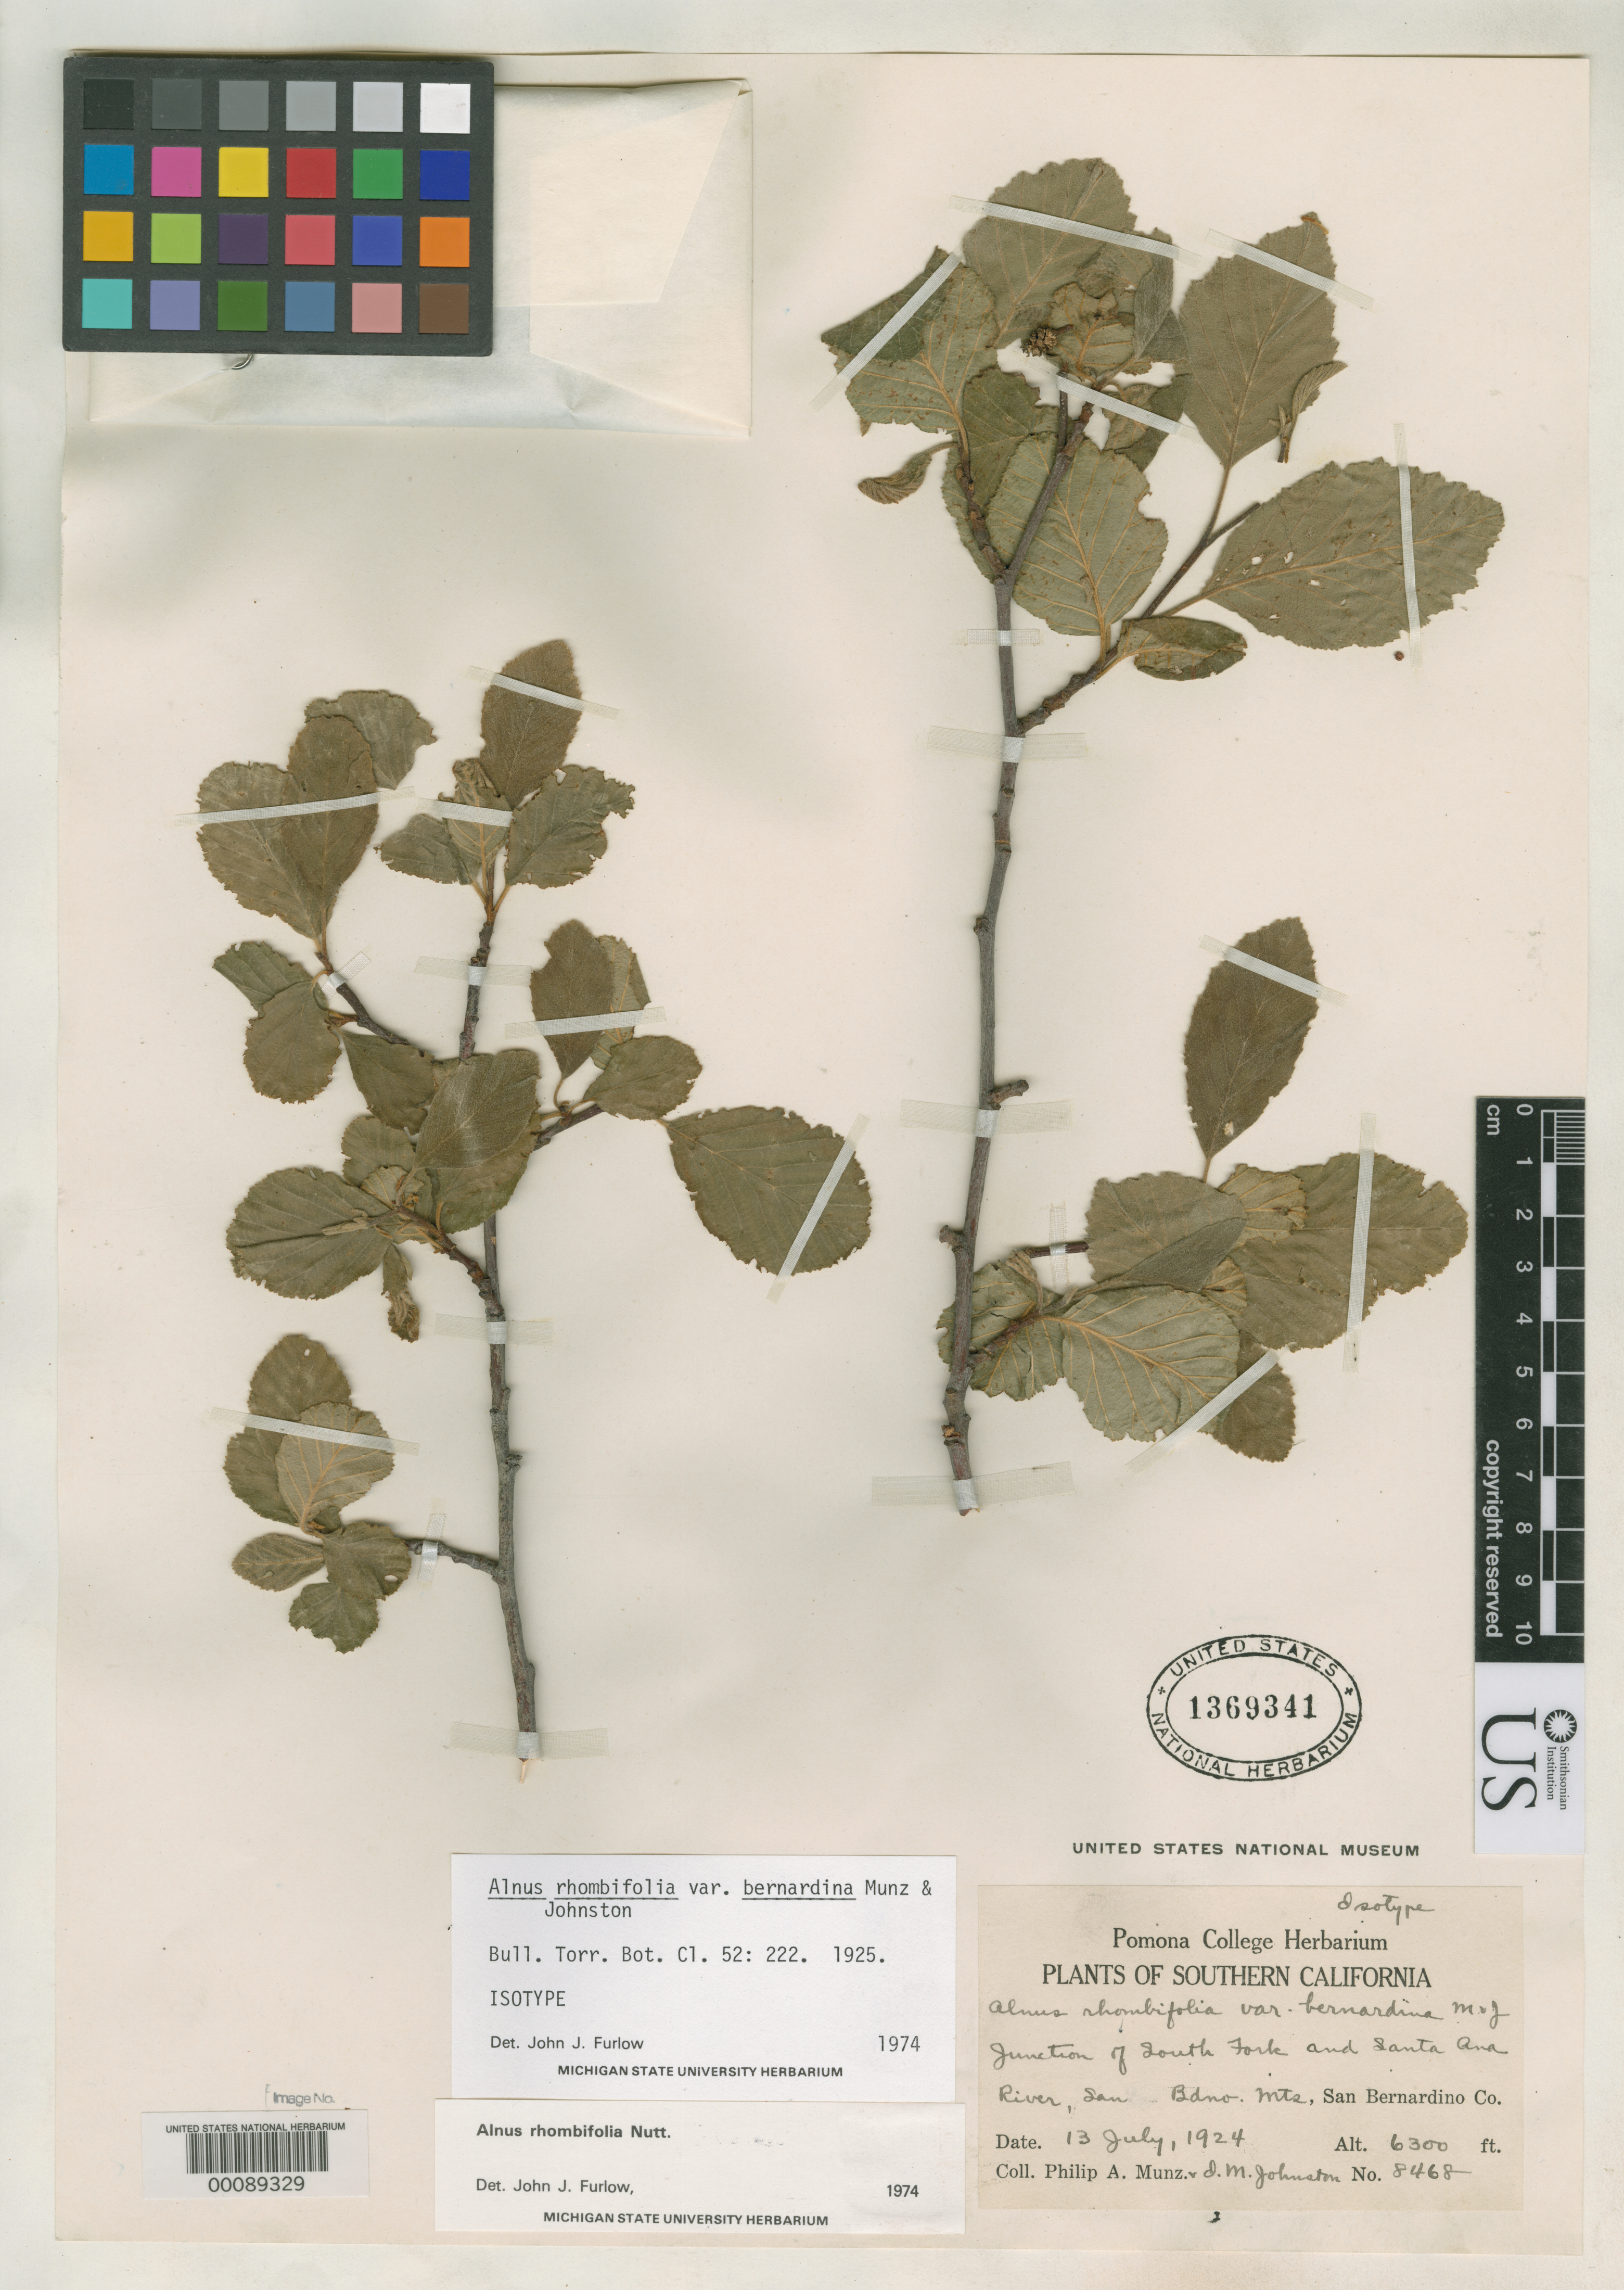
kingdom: Plantae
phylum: Tracheophyta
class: Magnoliopsida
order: Fagales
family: Betulaceae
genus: Alnus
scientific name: Alnus rhombifolia var. bernardina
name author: Munz & I.M. Johnst.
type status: Isotype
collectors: P. A. Munz & I.M. Johnston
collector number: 8468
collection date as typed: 13 Jul 1924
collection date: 1924-07-13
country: United States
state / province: California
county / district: San Bernardino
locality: Junction of South Fork & Santa Ana River, San Bernardino Mountains.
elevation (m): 1920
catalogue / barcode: US 1369341